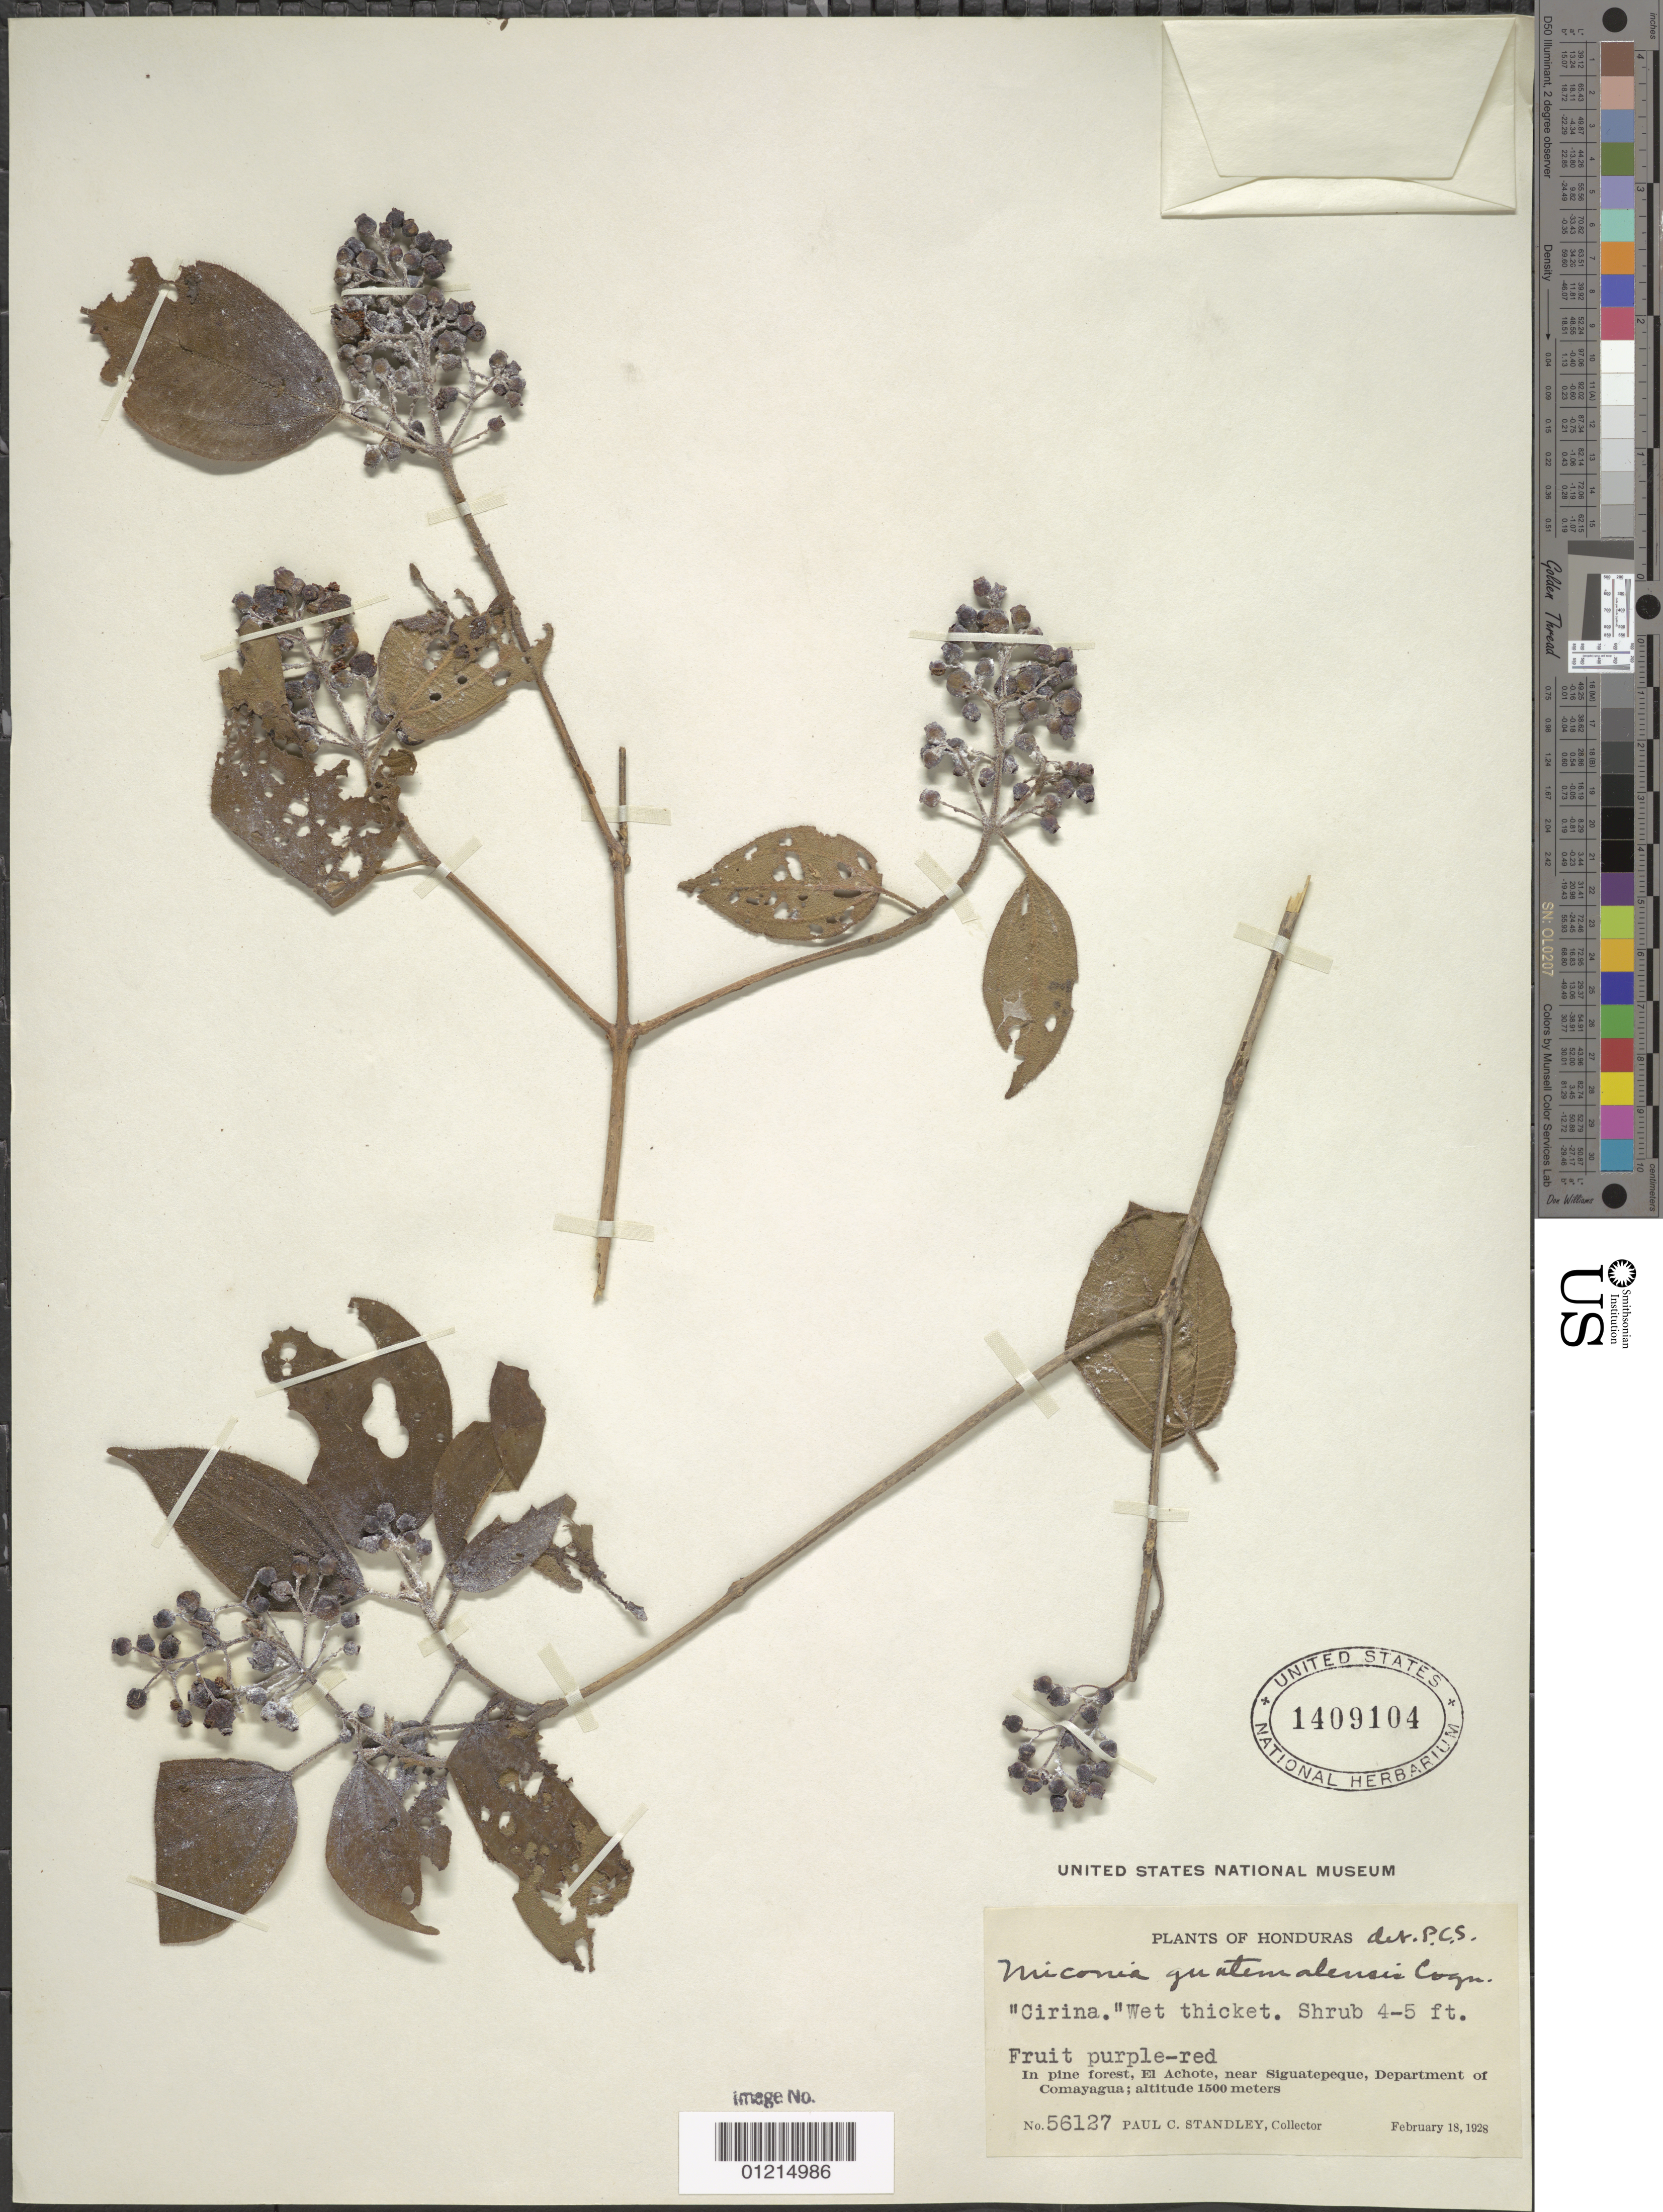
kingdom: Plantae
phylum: Tracheophyta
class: Magnoliopsida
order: Myrtales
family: Melastomataceae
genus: Miconia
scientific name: Miconia guatemalensis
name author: Cogn. in Donn. Sm.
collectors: P. C. Standley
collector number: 56127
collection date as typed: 18 Feb 1928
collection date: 1928-02-18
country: Honduras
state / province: Comayagua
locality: El Achote, near Siguatepeque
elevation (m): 1500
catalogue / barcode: US 1409104